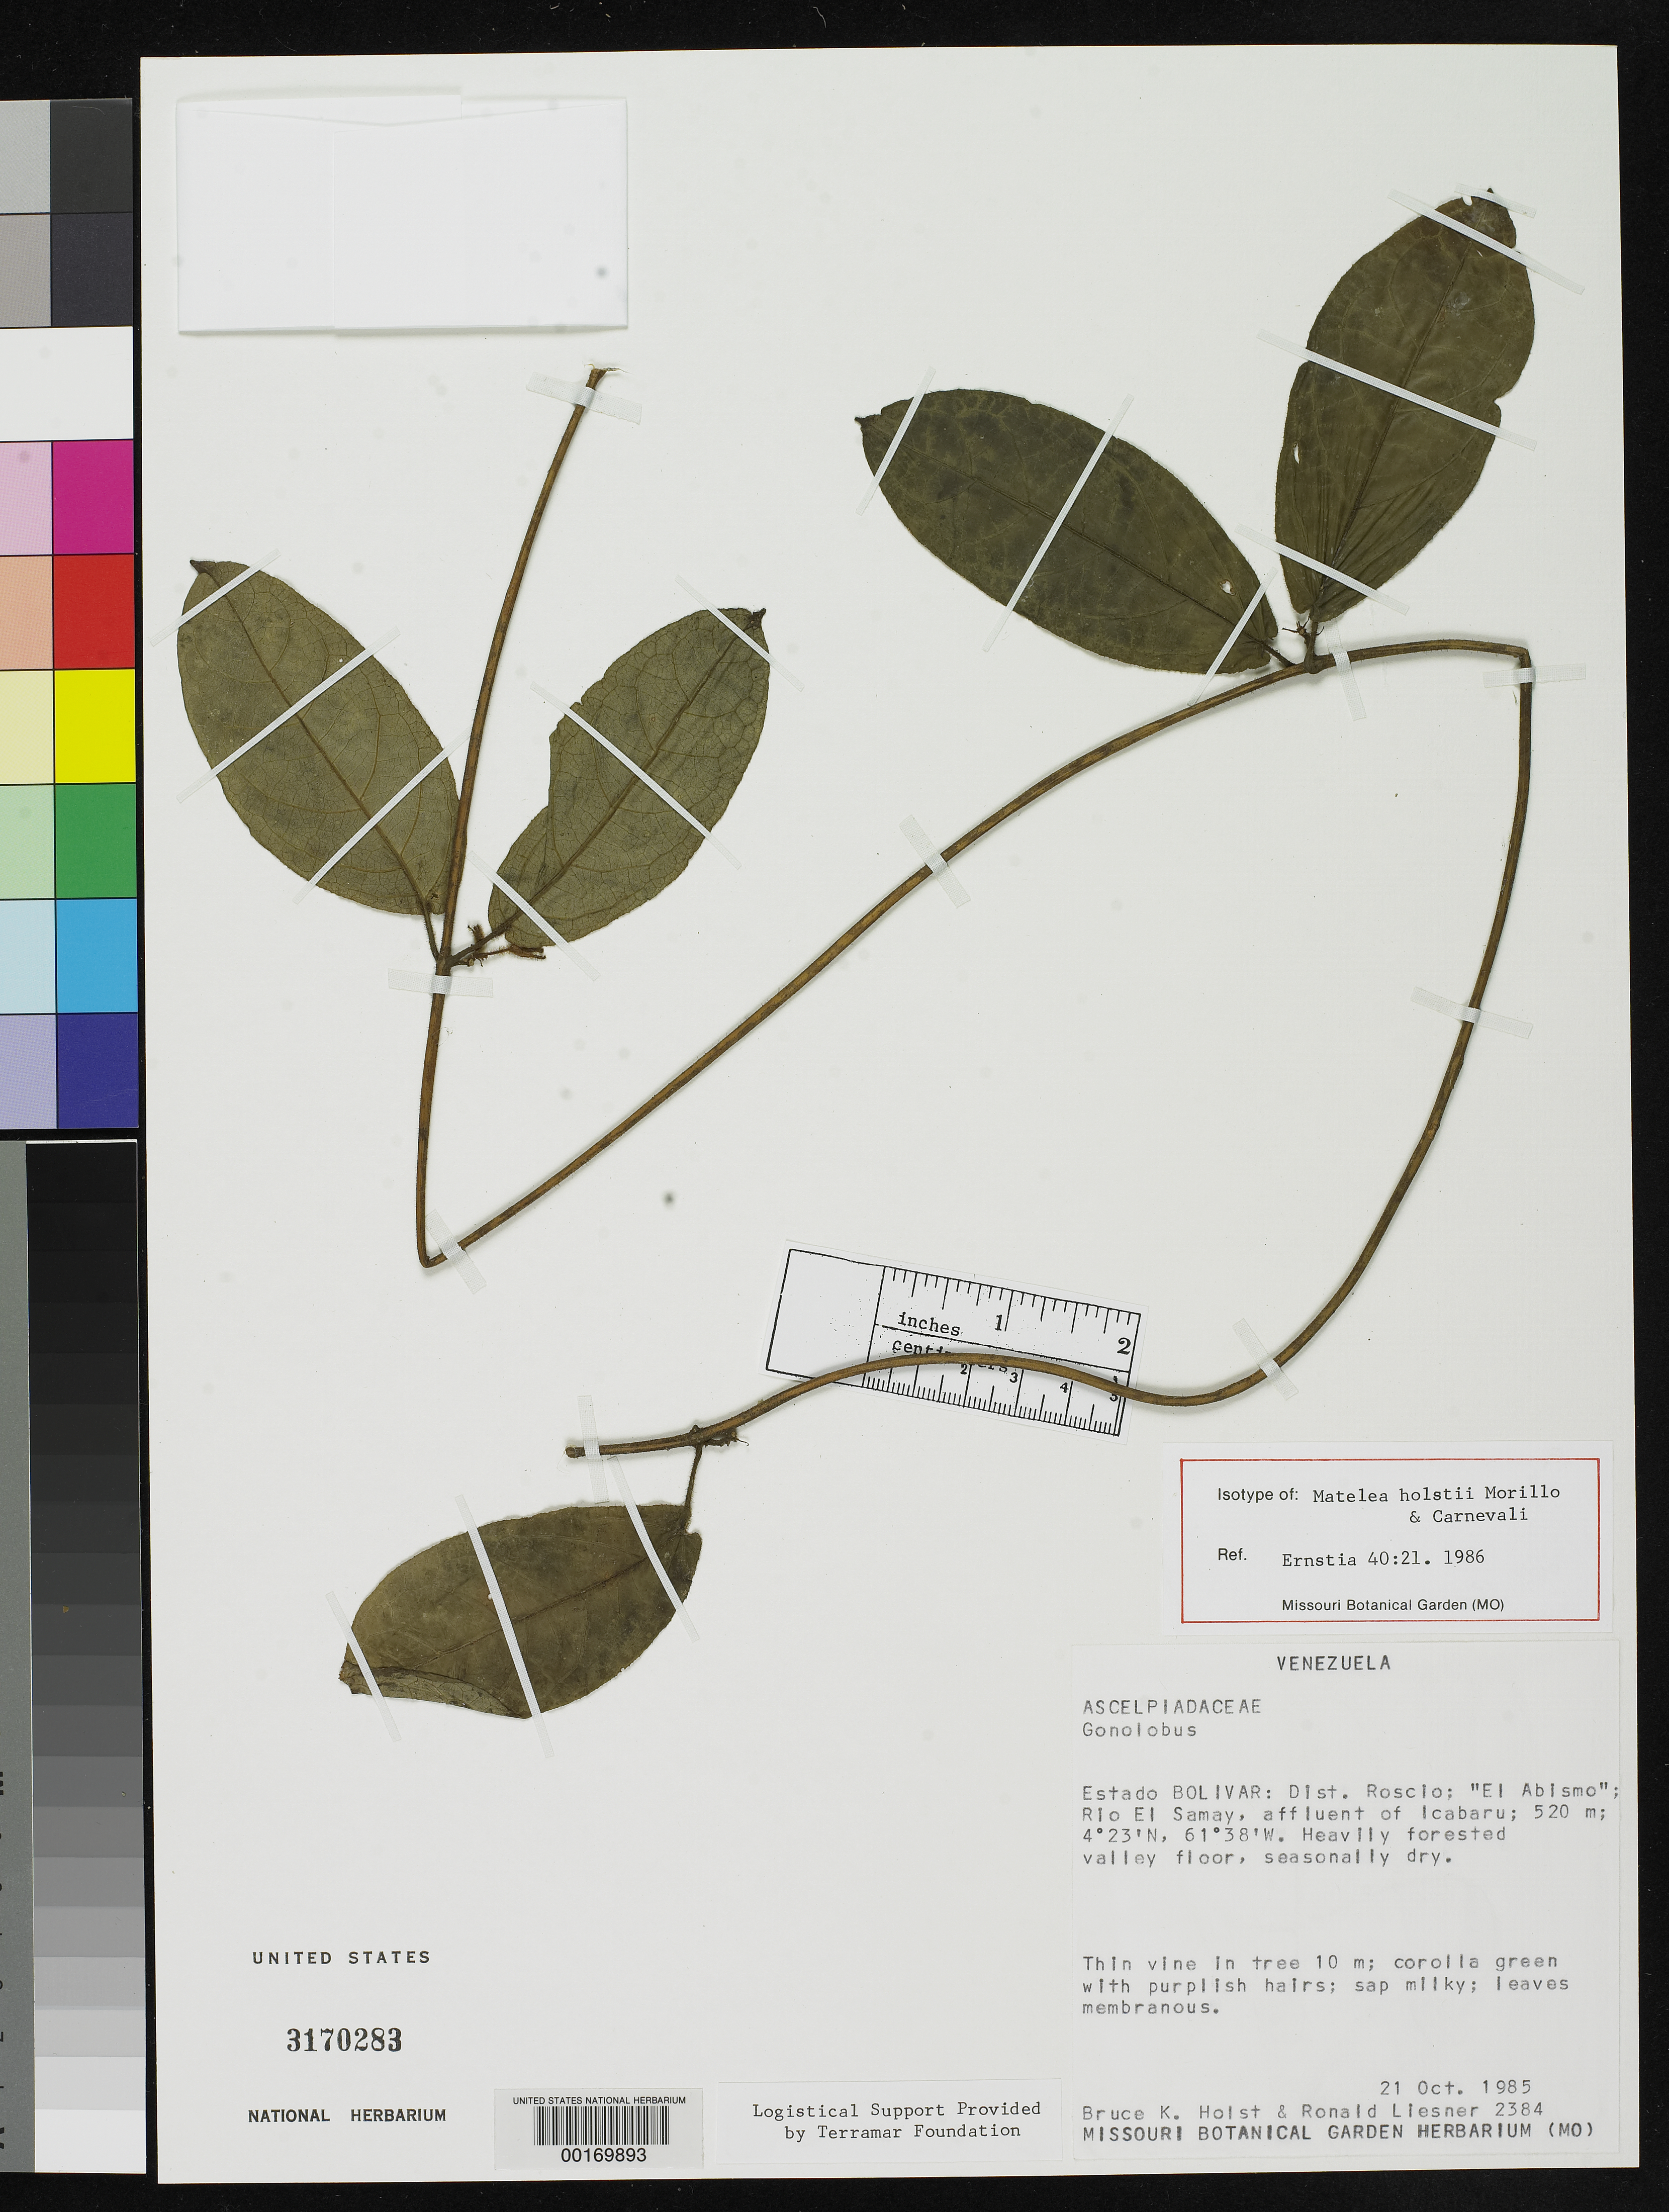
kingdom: Plantae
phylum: Tracheophyta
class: Magnoliopsida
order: Gentianales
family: Apocynaceae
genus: Matelea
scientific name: Matelea holstii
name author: Morillo & Carnevalli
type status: Isotype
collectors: B. Holst & R. L. Liesner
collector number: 2384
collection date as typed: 21 Oct 1985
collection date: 1985-10-21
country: Venezuela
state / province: Bolivar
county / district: Roscio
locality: El Abismo, Rio El Samay, affluent of Icabaru River, valley floor.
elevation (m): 520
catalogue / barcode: US 3170283